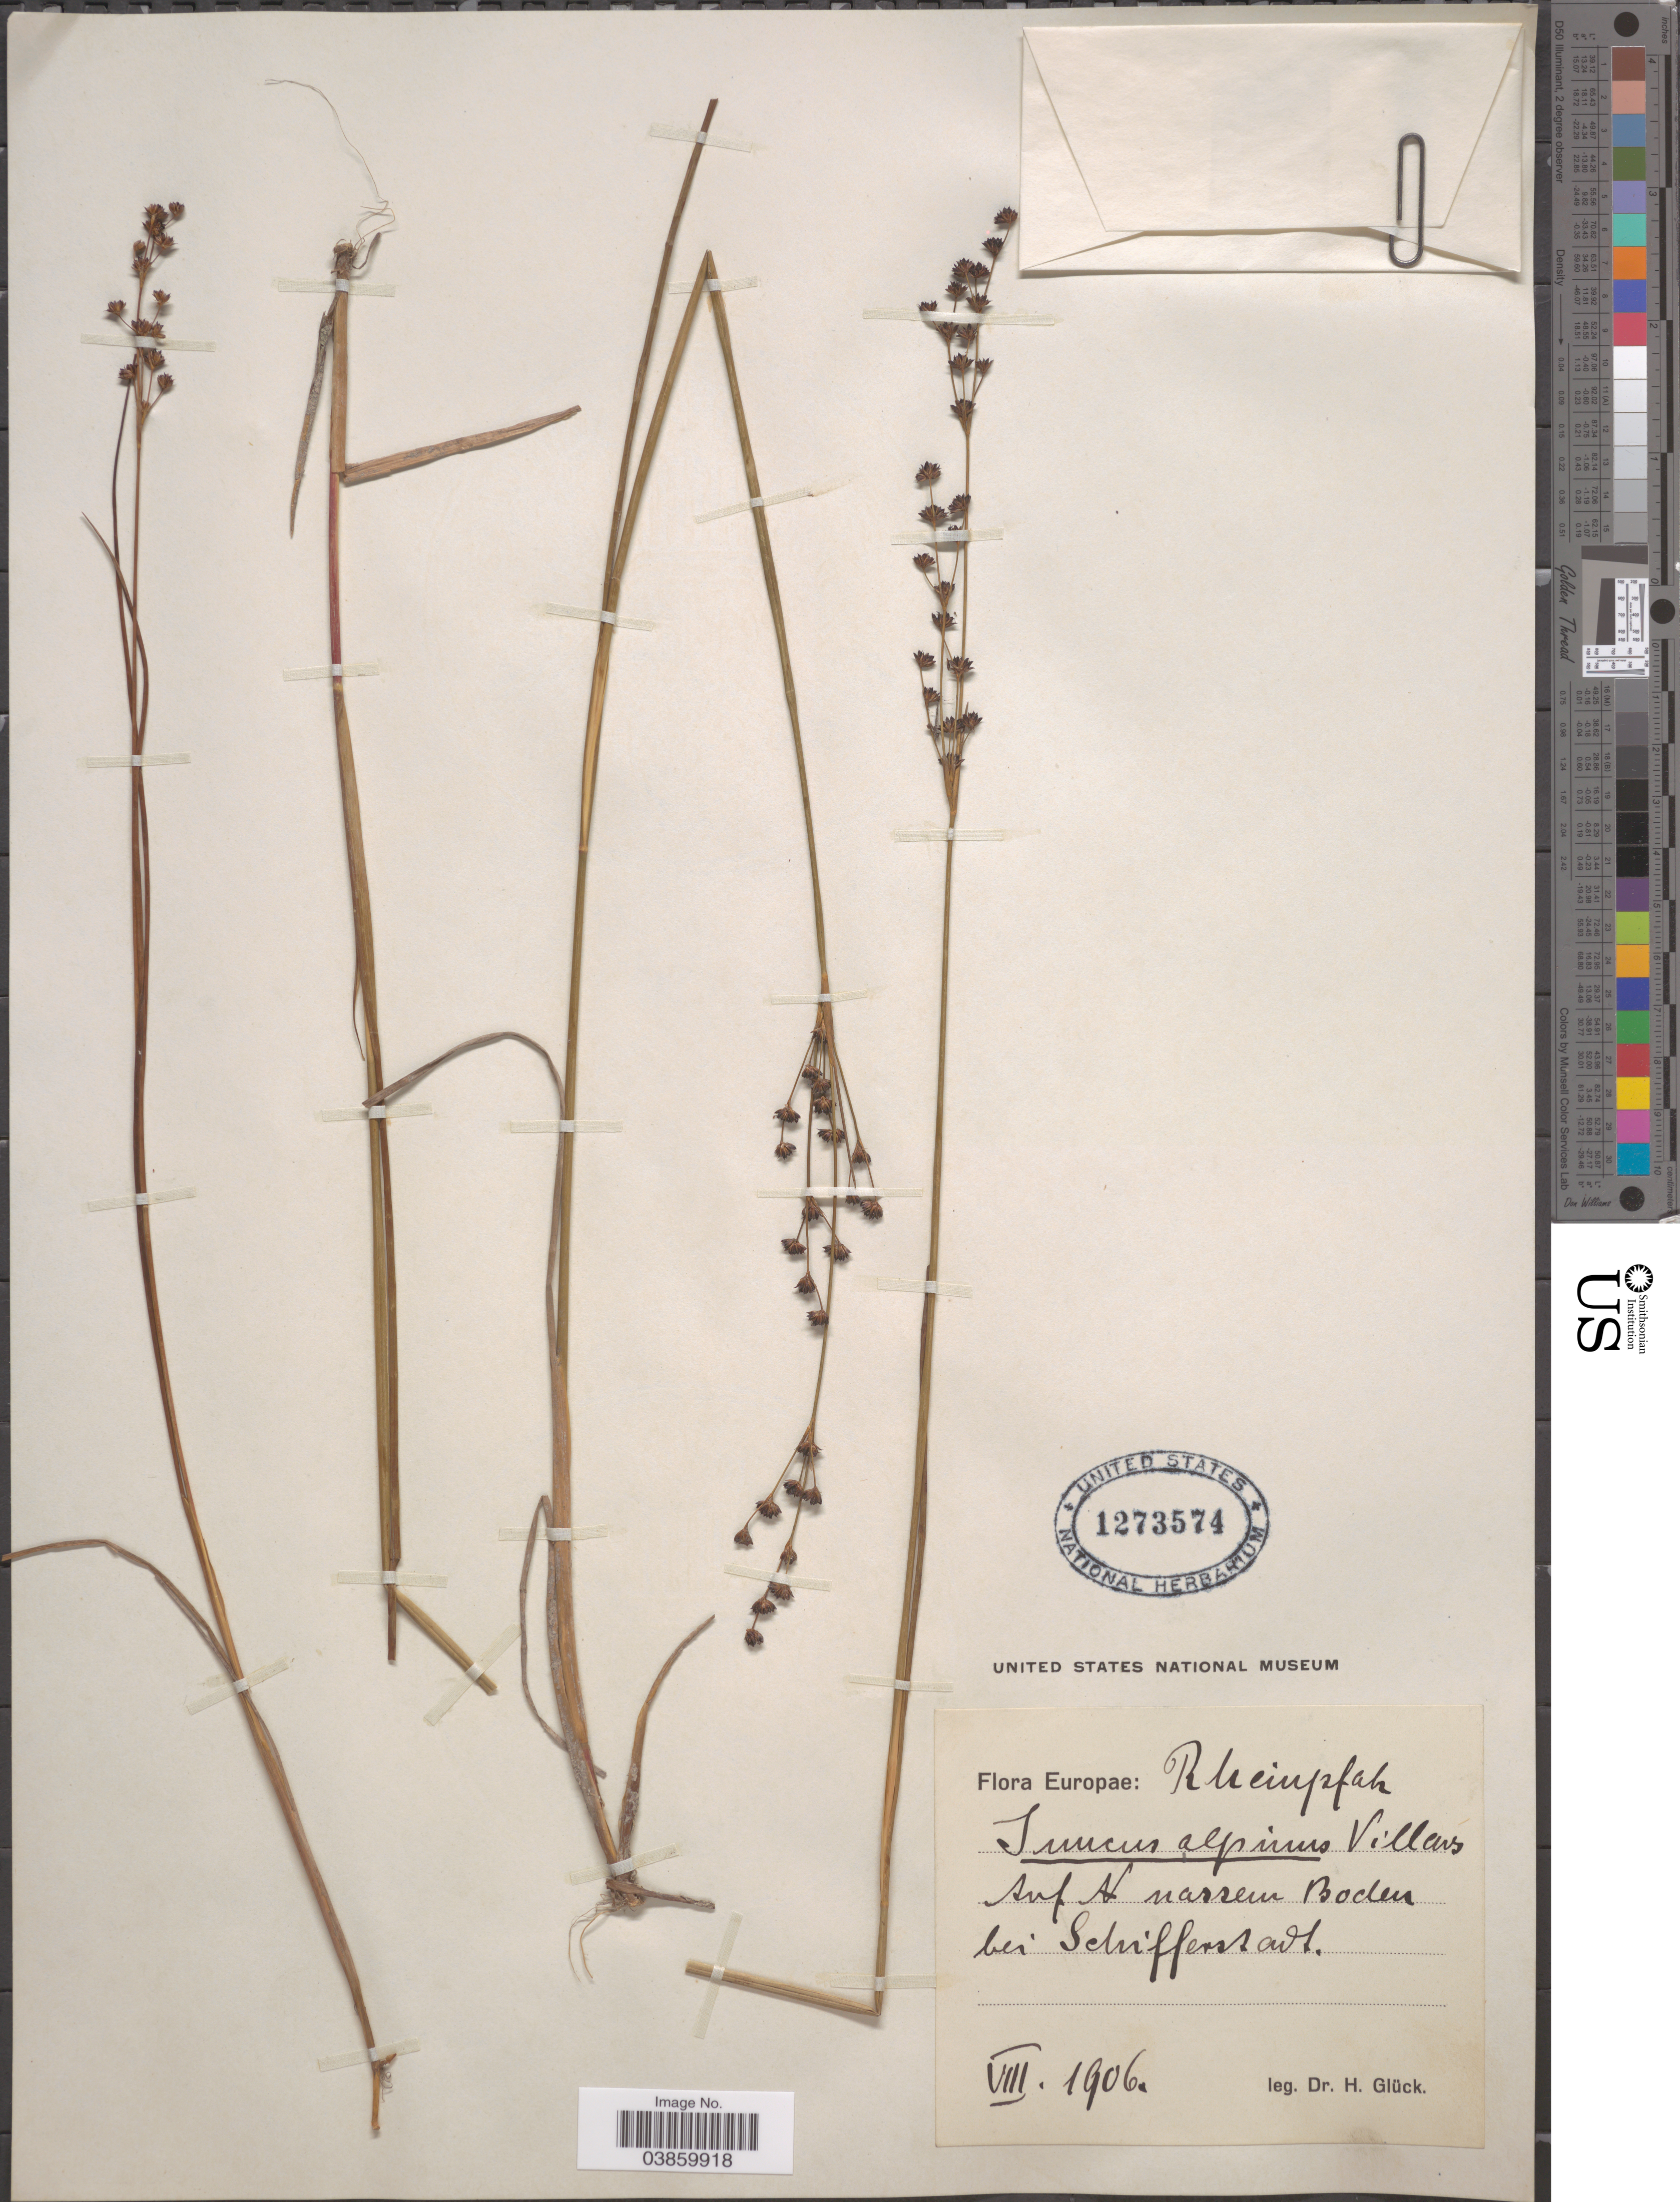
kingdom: Plantae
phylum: Tracheophyta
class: Liliopsida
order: Poales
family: Juncaceae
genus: Juncus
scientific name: Juncus alpinus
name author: Vill.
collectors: H. Glück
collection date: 1906-08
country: Germany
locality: Europae: Rheinpfalz. Auf A [interpreted] nassem Baden bei Schifferstadt.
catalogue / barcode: US 1273574